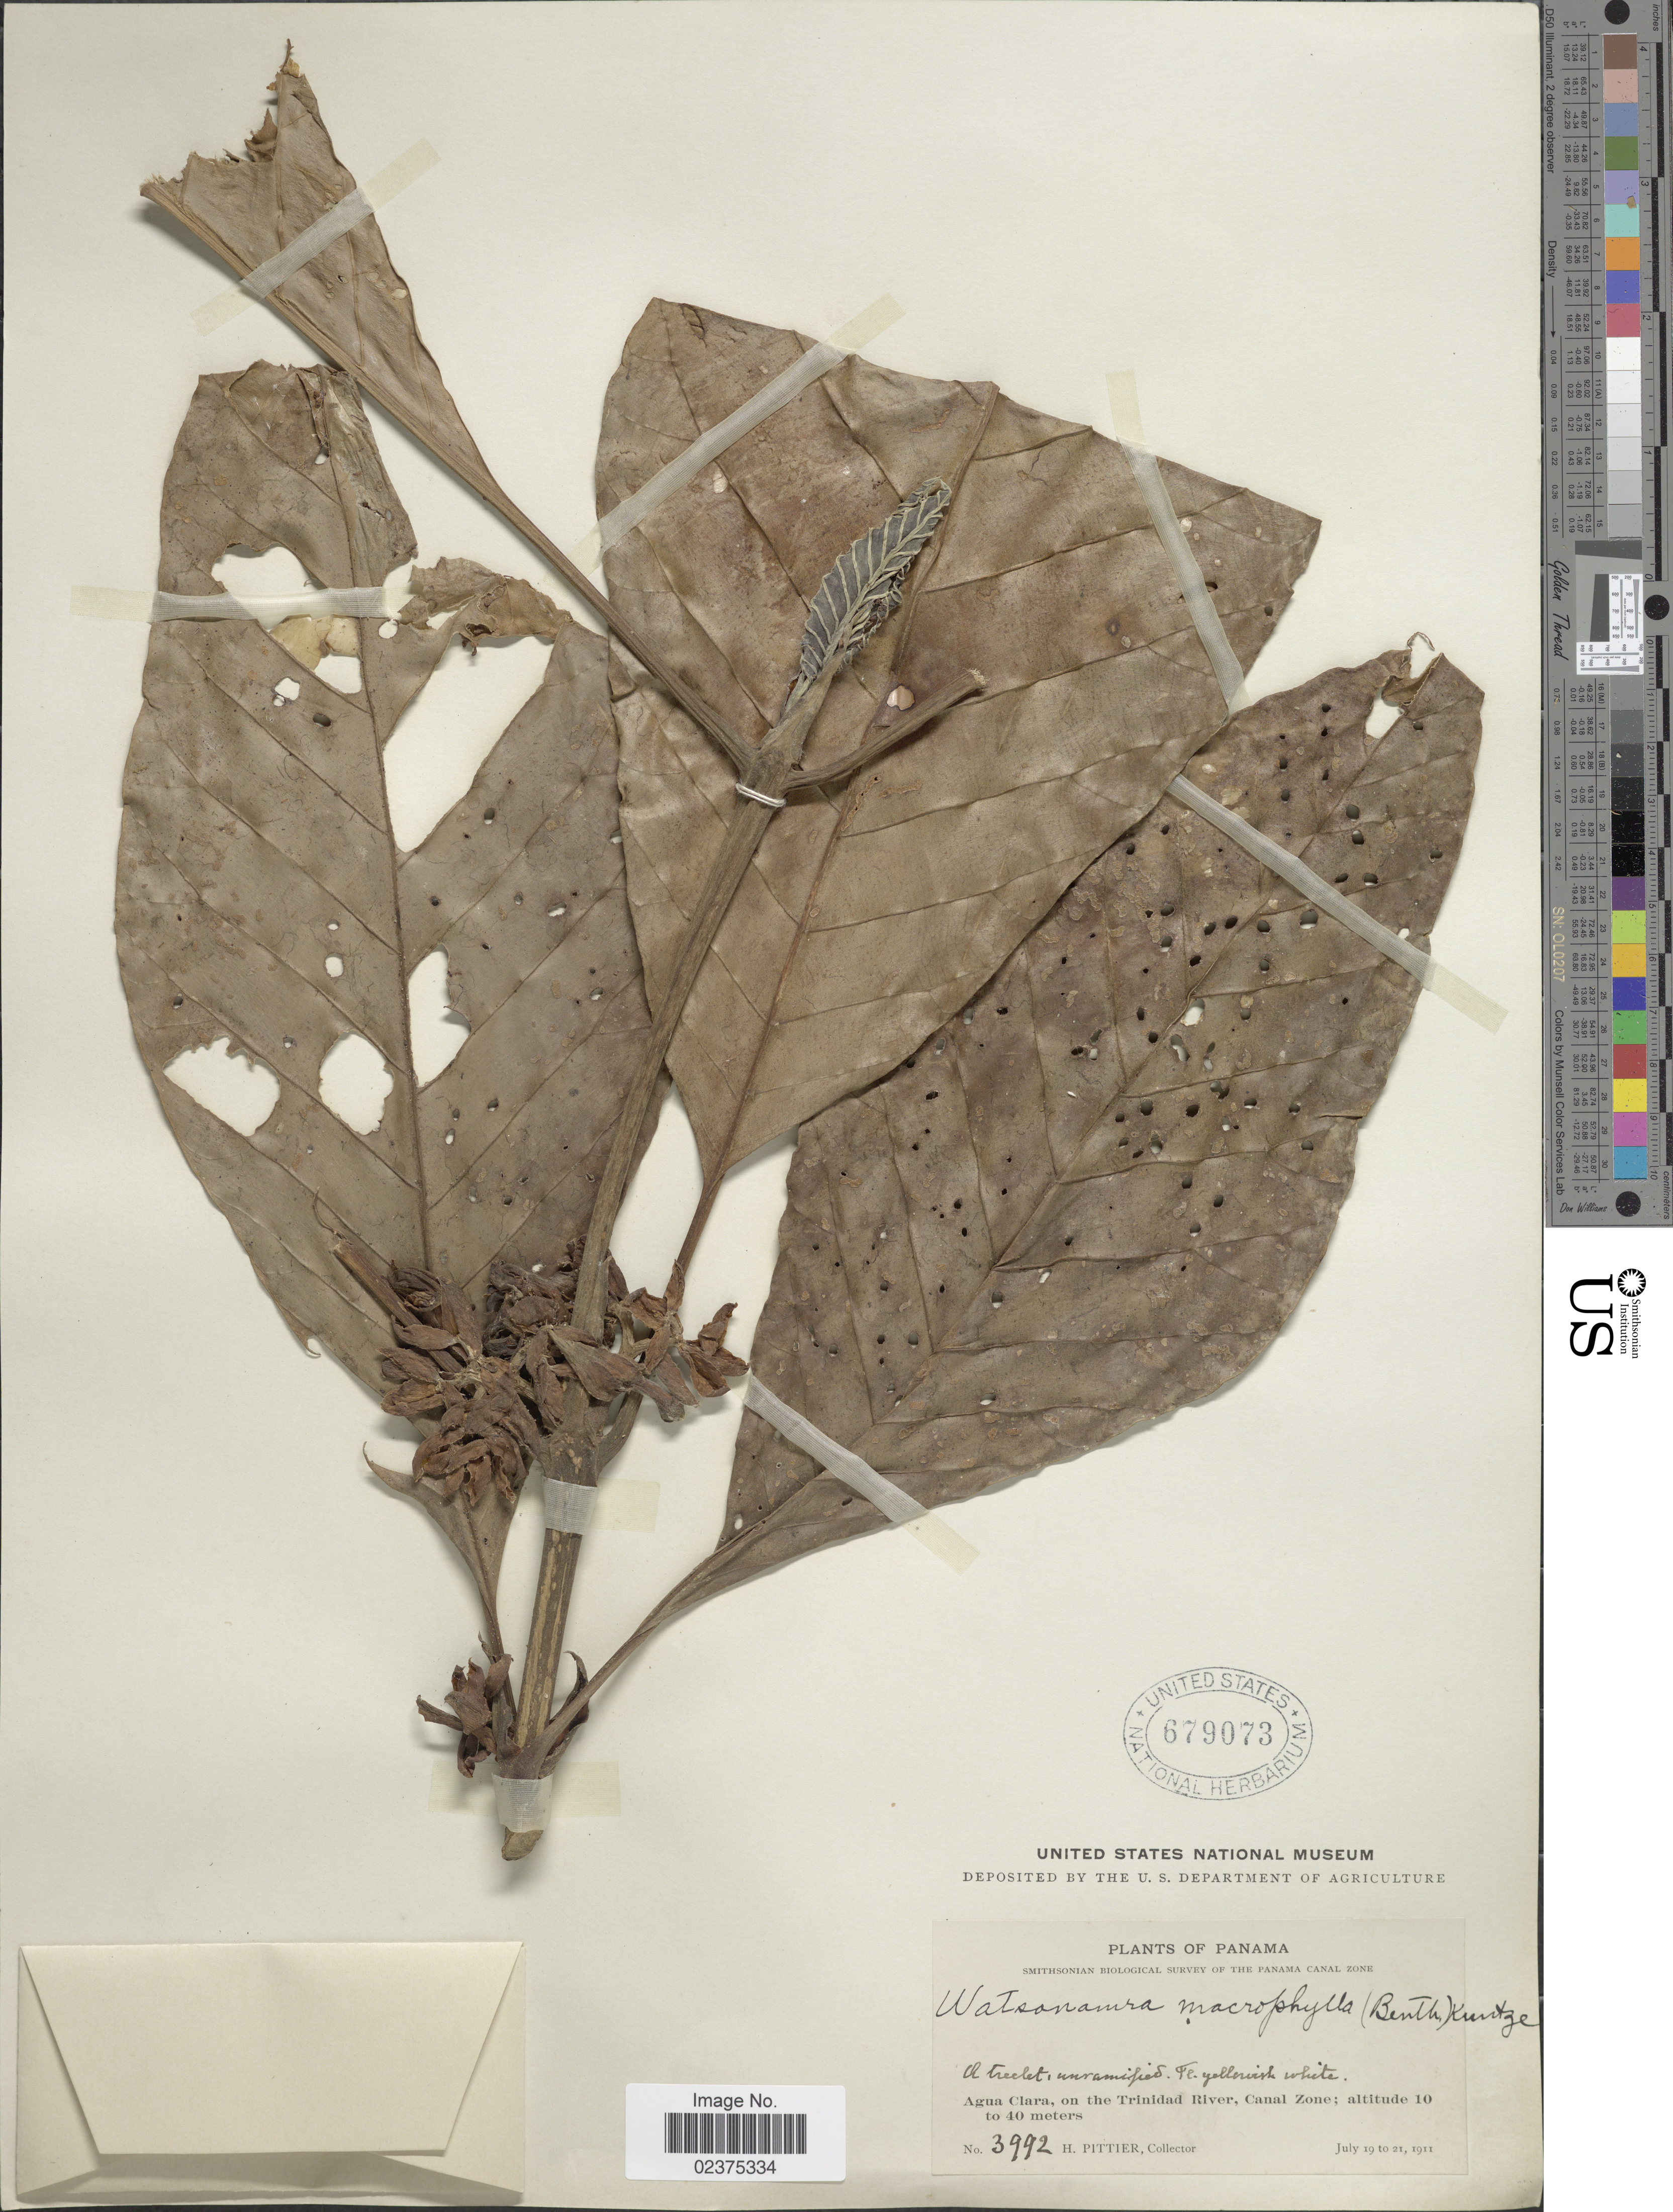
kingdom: Plantae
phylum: Tracheophyta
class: Magnoliopsida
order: Gentianales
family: Rubiaceae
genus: Pentagonia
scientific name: Pentagonia macrophylla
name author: Benth.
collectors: H. F. Pittier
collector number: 3992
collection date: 1911-07-19/1911-07-21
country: Panama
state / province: Colón / Panamá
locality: Agua Clara, on the Trinidad River, Canal Zone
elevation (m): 10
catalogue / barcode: US 679073